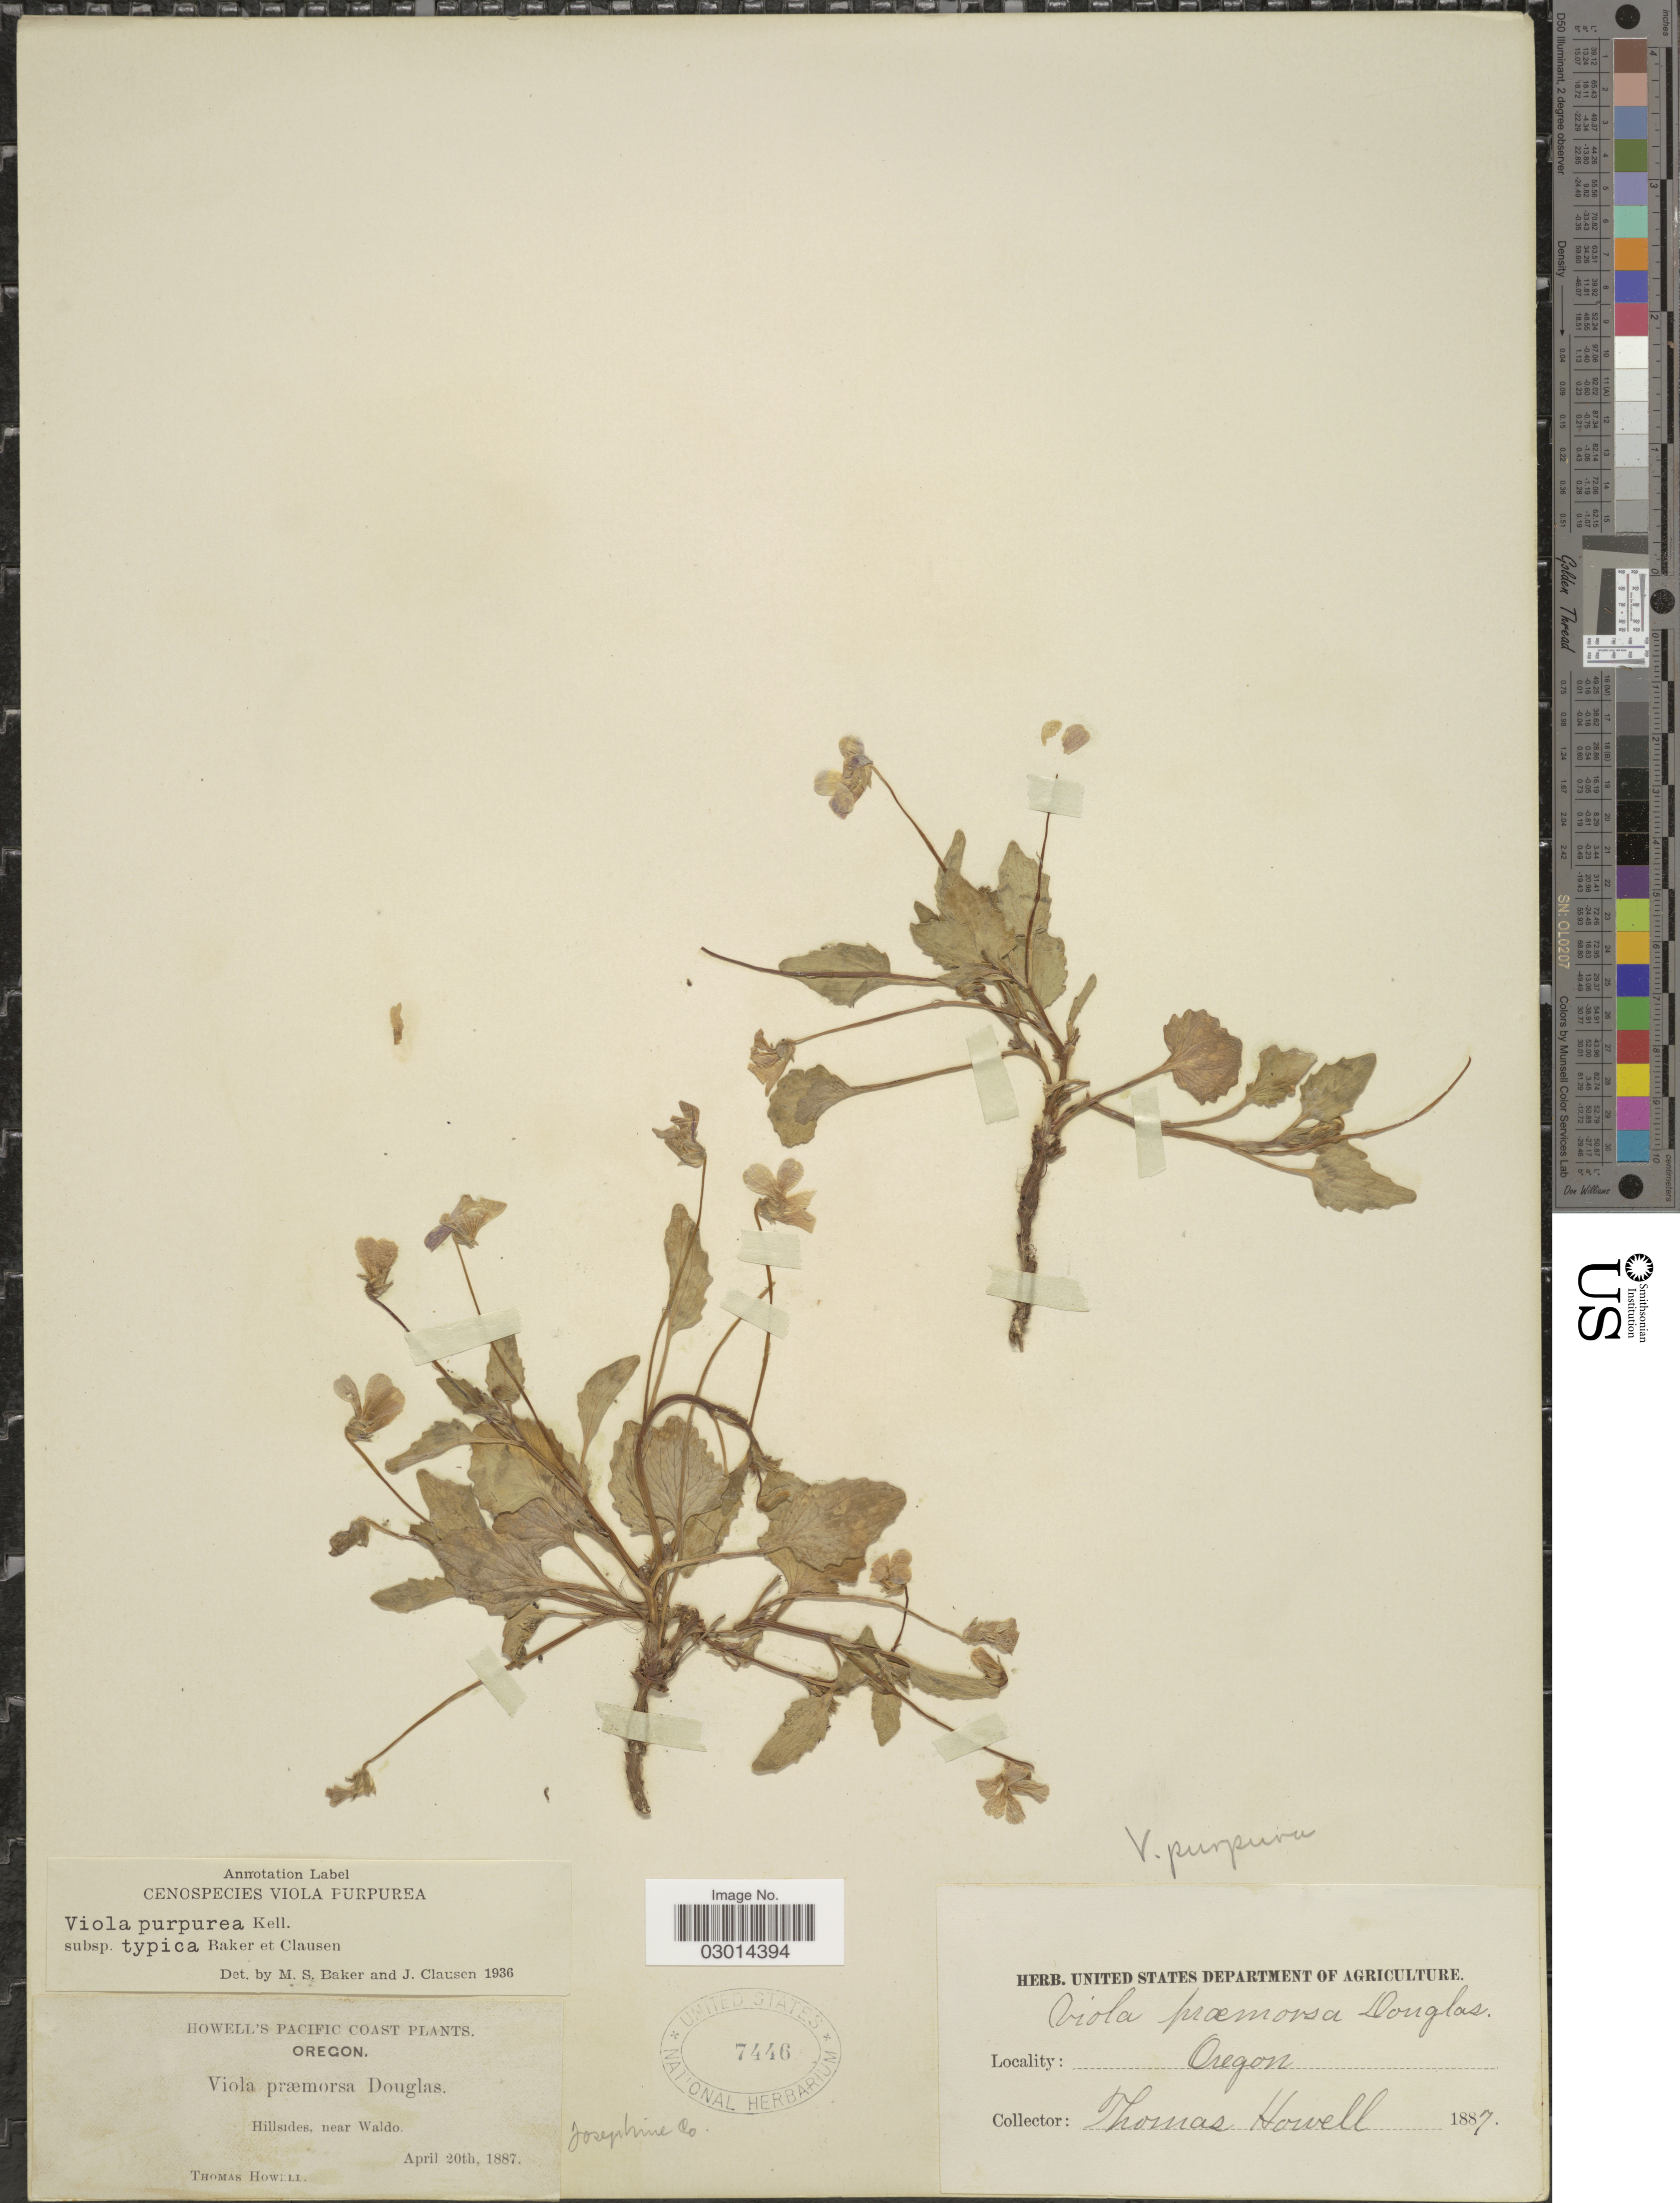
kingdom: Plantae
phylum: Tracheophyta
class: Magnoliopsida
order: Malpighiales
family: Violaceae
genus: Viola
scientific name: Viola purpurea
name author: Kellogg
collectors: T. Howell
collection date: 1887-04-20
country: United States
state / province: Oregon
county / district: Josephine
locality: Pacific Coast, Hillsides, near Waldo, Josephine Co.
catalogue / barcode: US 7446